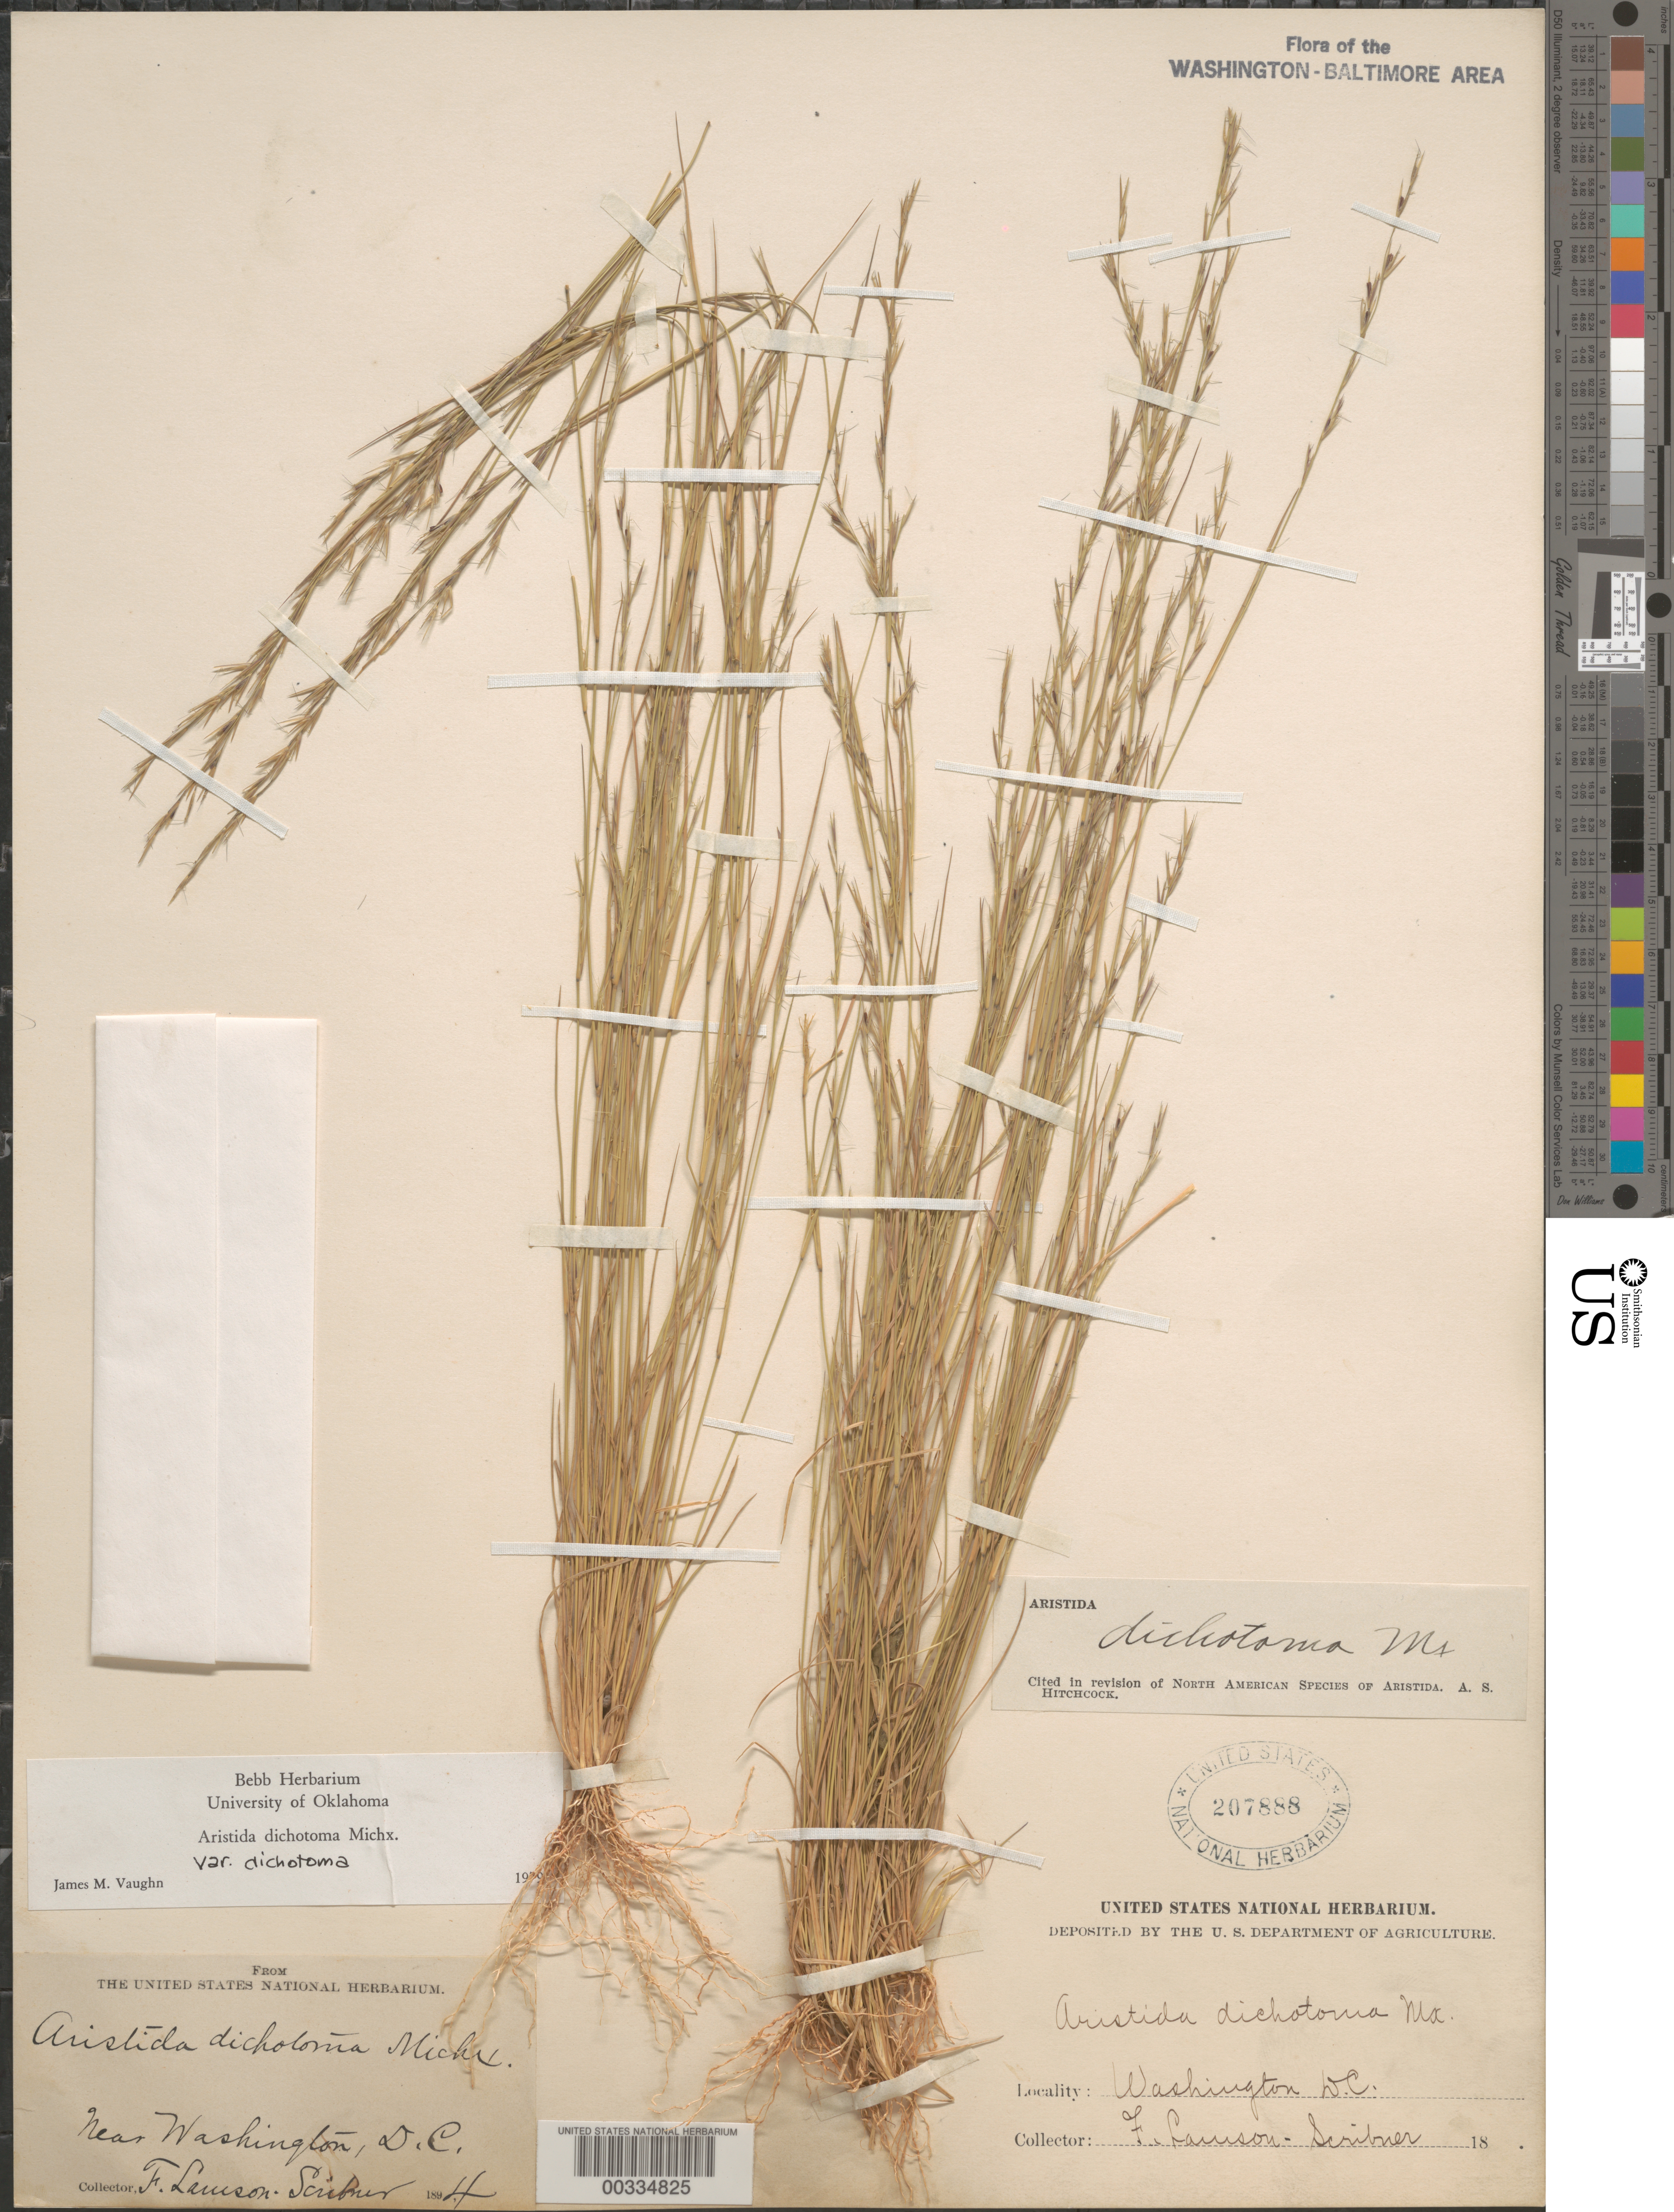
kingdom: Plantae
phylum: Tracheophyta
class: Liliopsida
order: Poales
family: Poaceae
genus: Aristida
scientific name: Aristida dichotoma var. dichotoma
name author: Michx.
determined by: Vaughn, J. M.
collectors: F. L. Scribner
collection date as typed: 1894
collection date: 1894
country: United States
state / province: District of Columbia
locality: Washington area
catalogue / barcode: US 207888